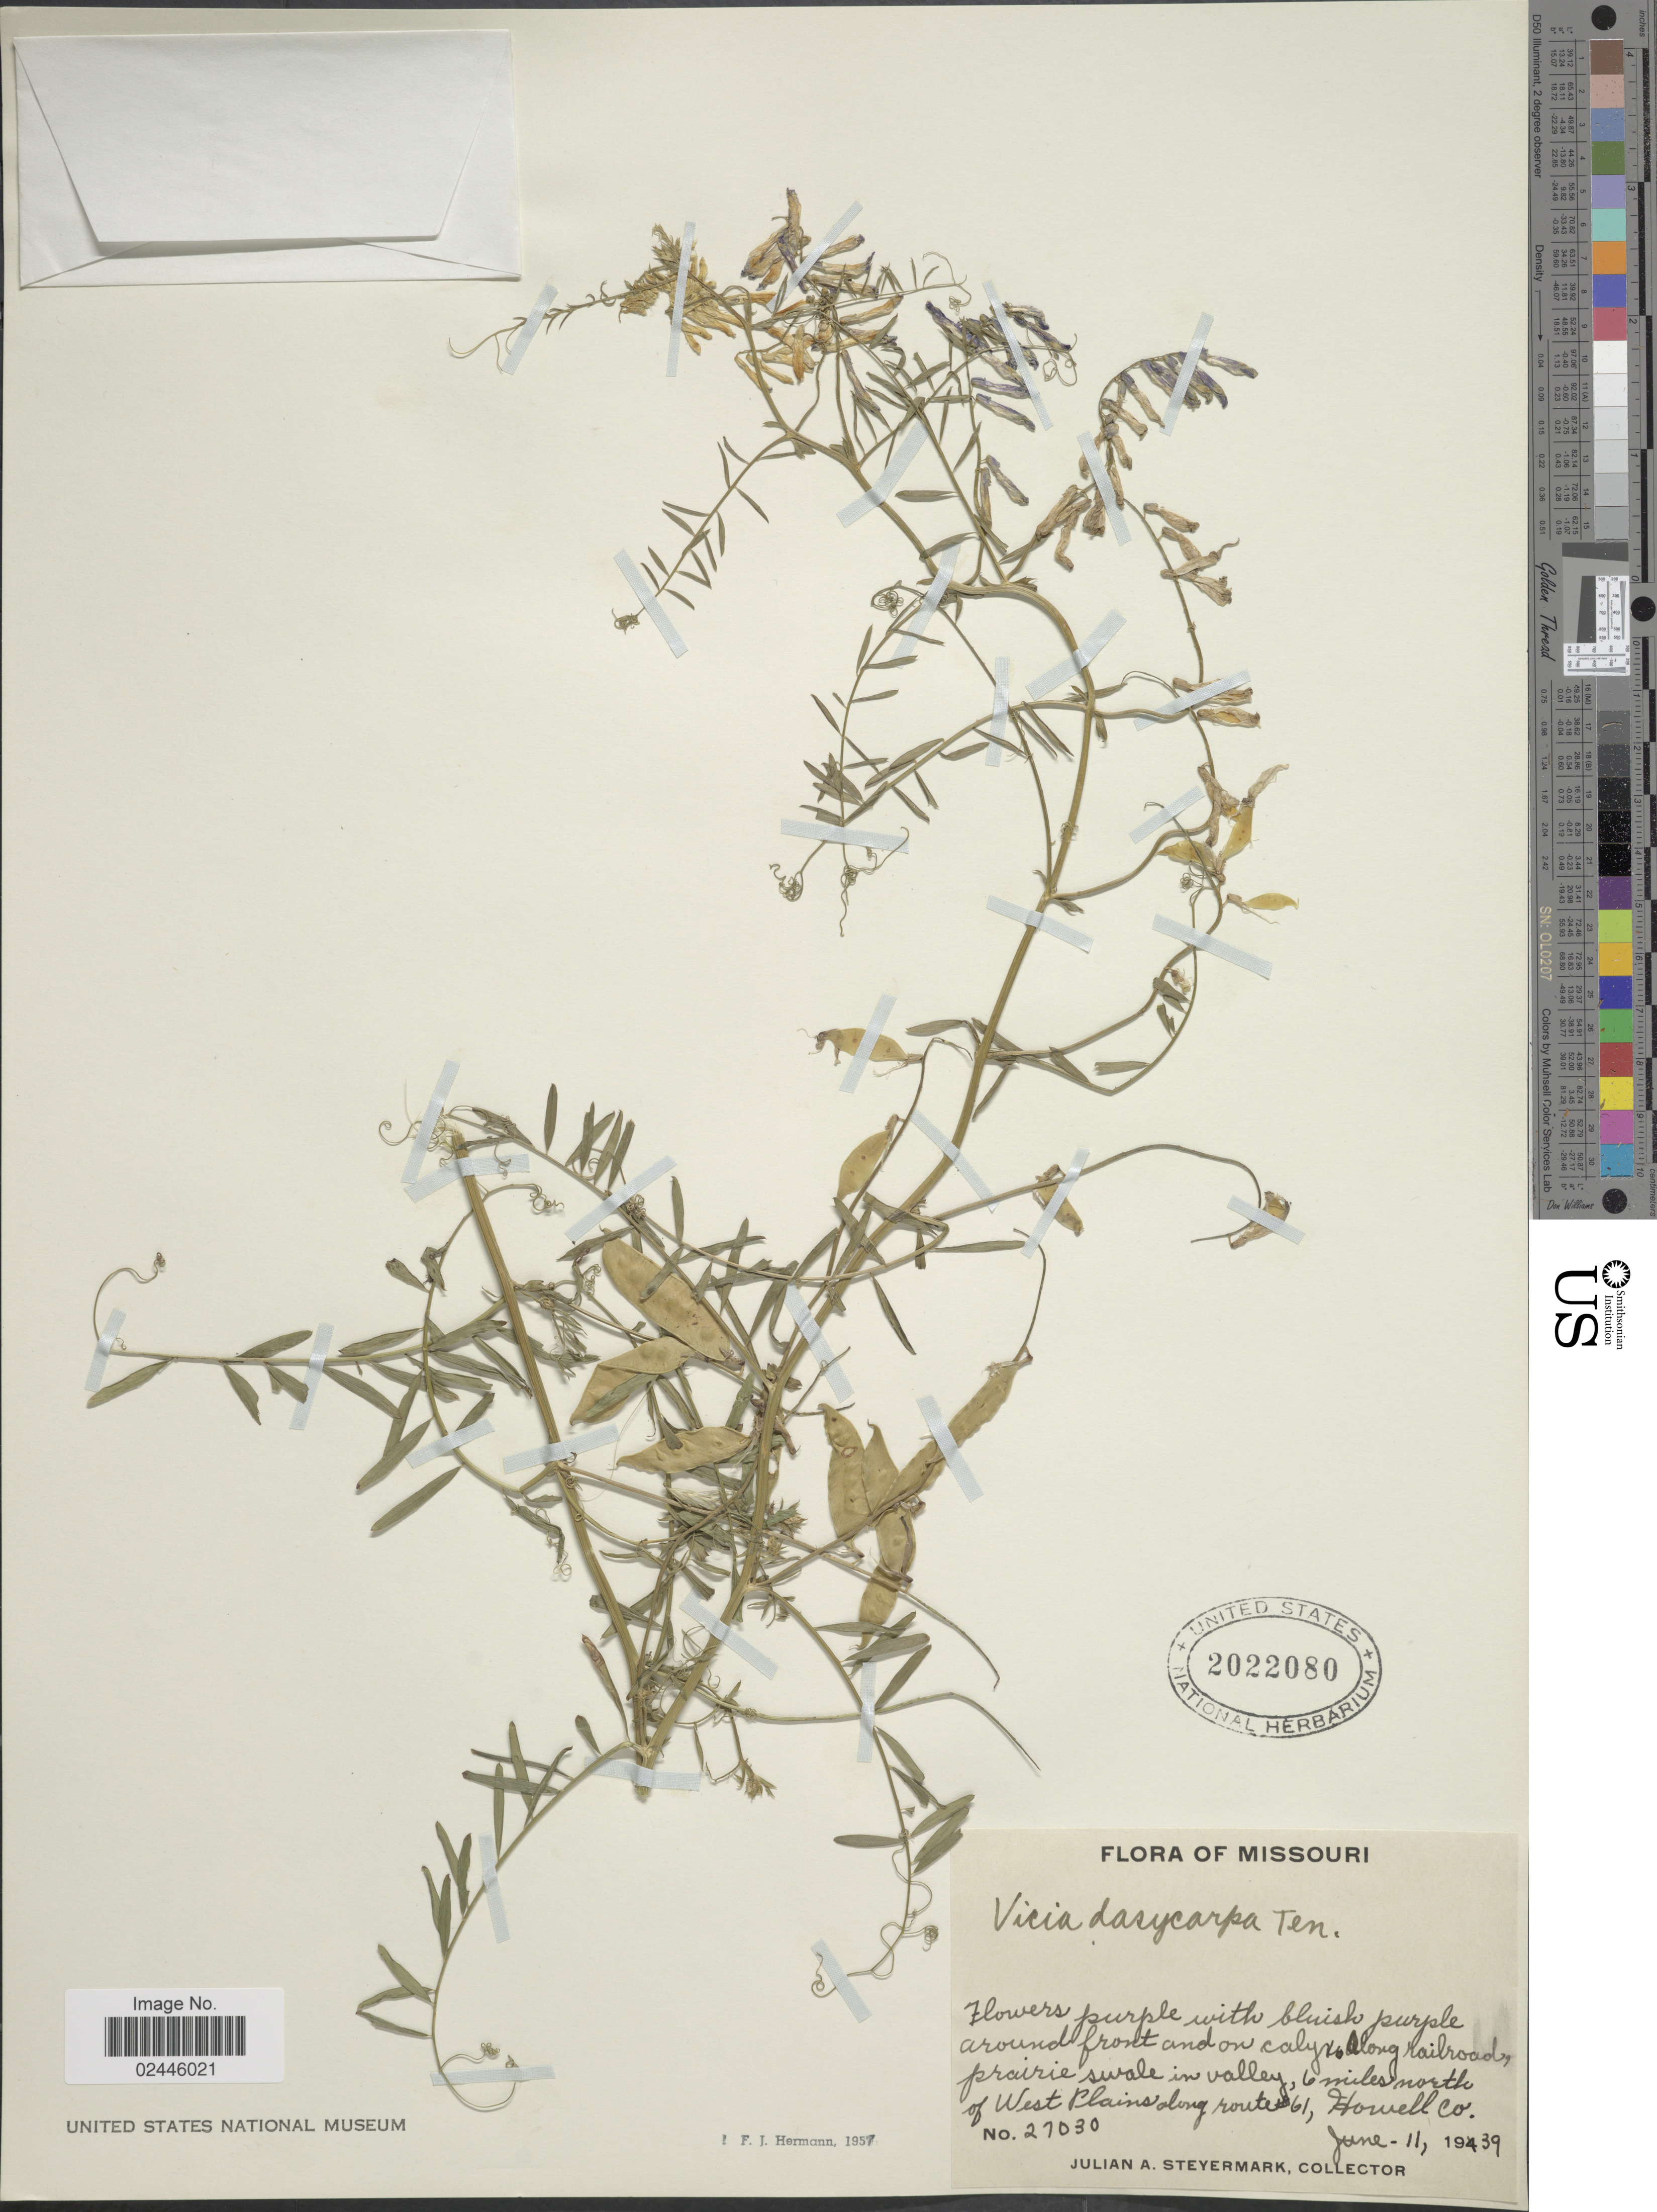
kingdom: Plantae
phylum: Tracheophyta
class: Magnoliopsida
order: Fabales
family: Fabaceae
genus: Vicia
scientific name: Vicia dasycarpa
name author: Ten.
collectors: J. Steyermark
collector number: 27030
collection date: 1939-06-11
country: United States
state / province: Missouri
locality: Along railroad, prairie swale in valley, 6 miles north of West Plains along route 61, Howell Co.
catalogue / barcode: US 2022080